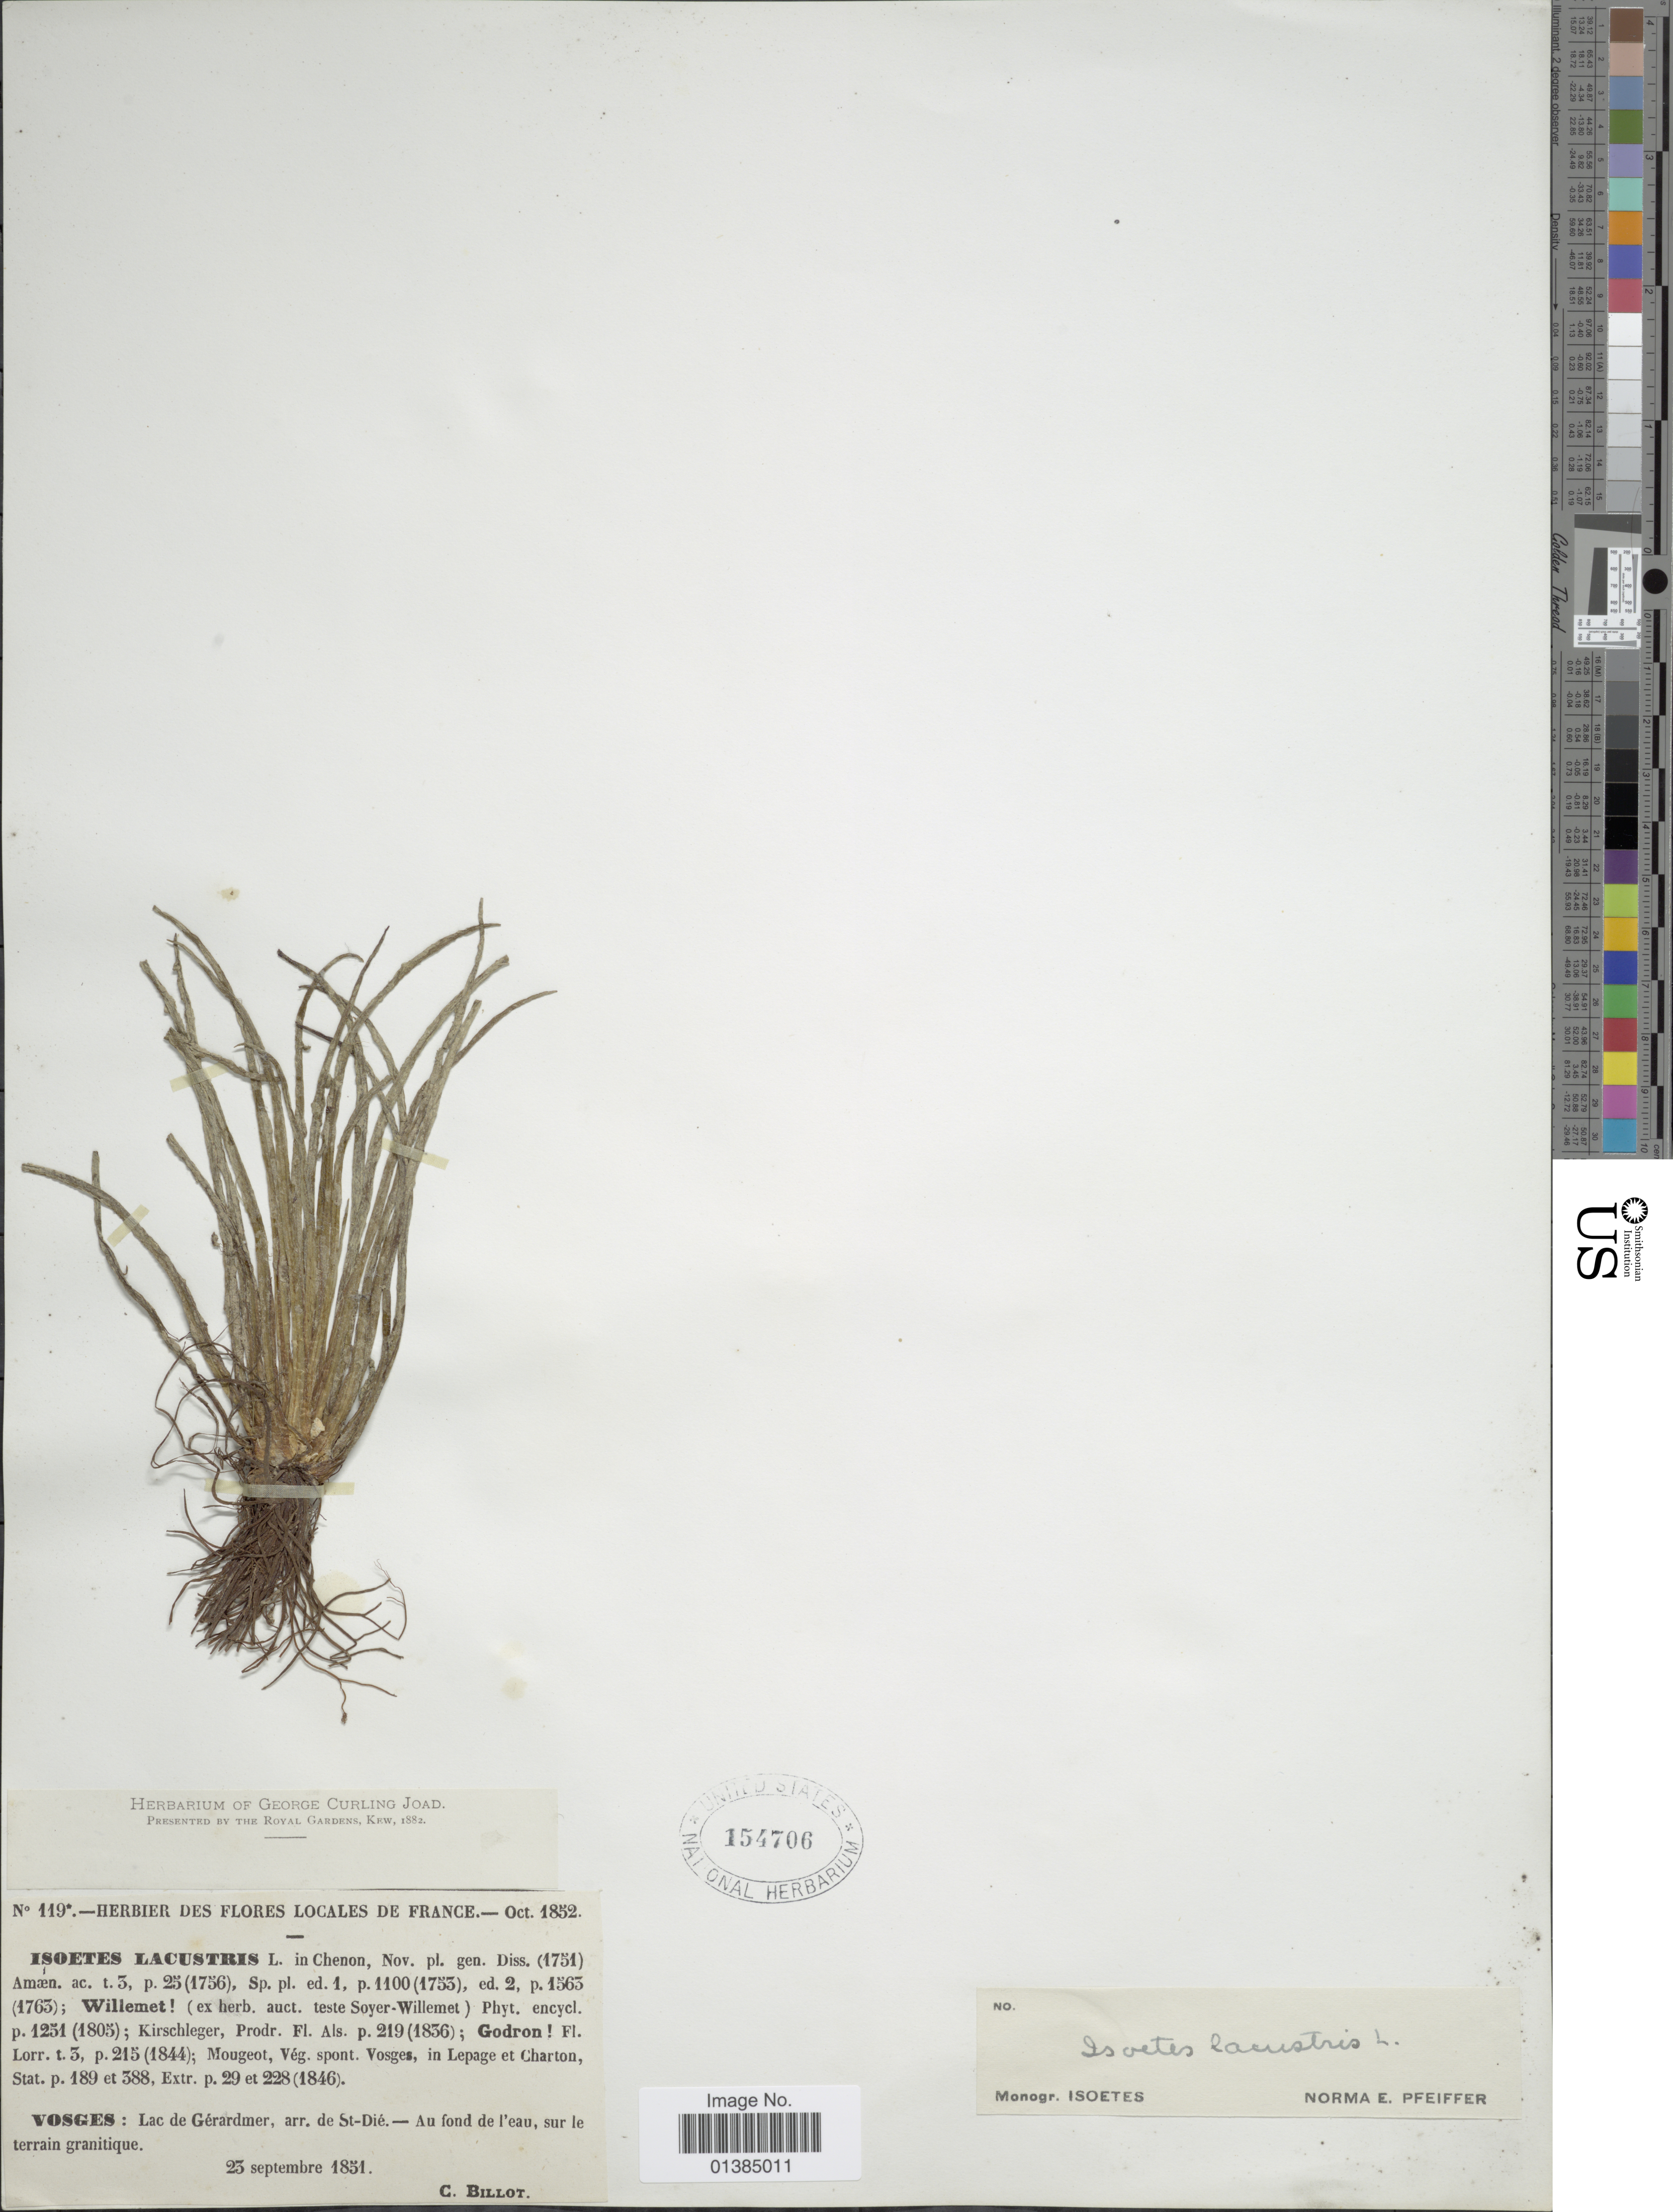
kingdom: Plantae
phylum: Tracheophyta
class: Lycopodiopsida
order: Isoetales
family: Isoetaceae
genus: Isoetes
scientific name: Isoetes lacustris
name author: L.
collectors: C. Billot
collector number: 119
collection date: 1851-09-23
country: France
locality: Vosges: Lac de Gérardmer, arr. de St-Dié.- Au fond de l'eau, sur le terrain granitique.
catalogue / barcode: US 154706